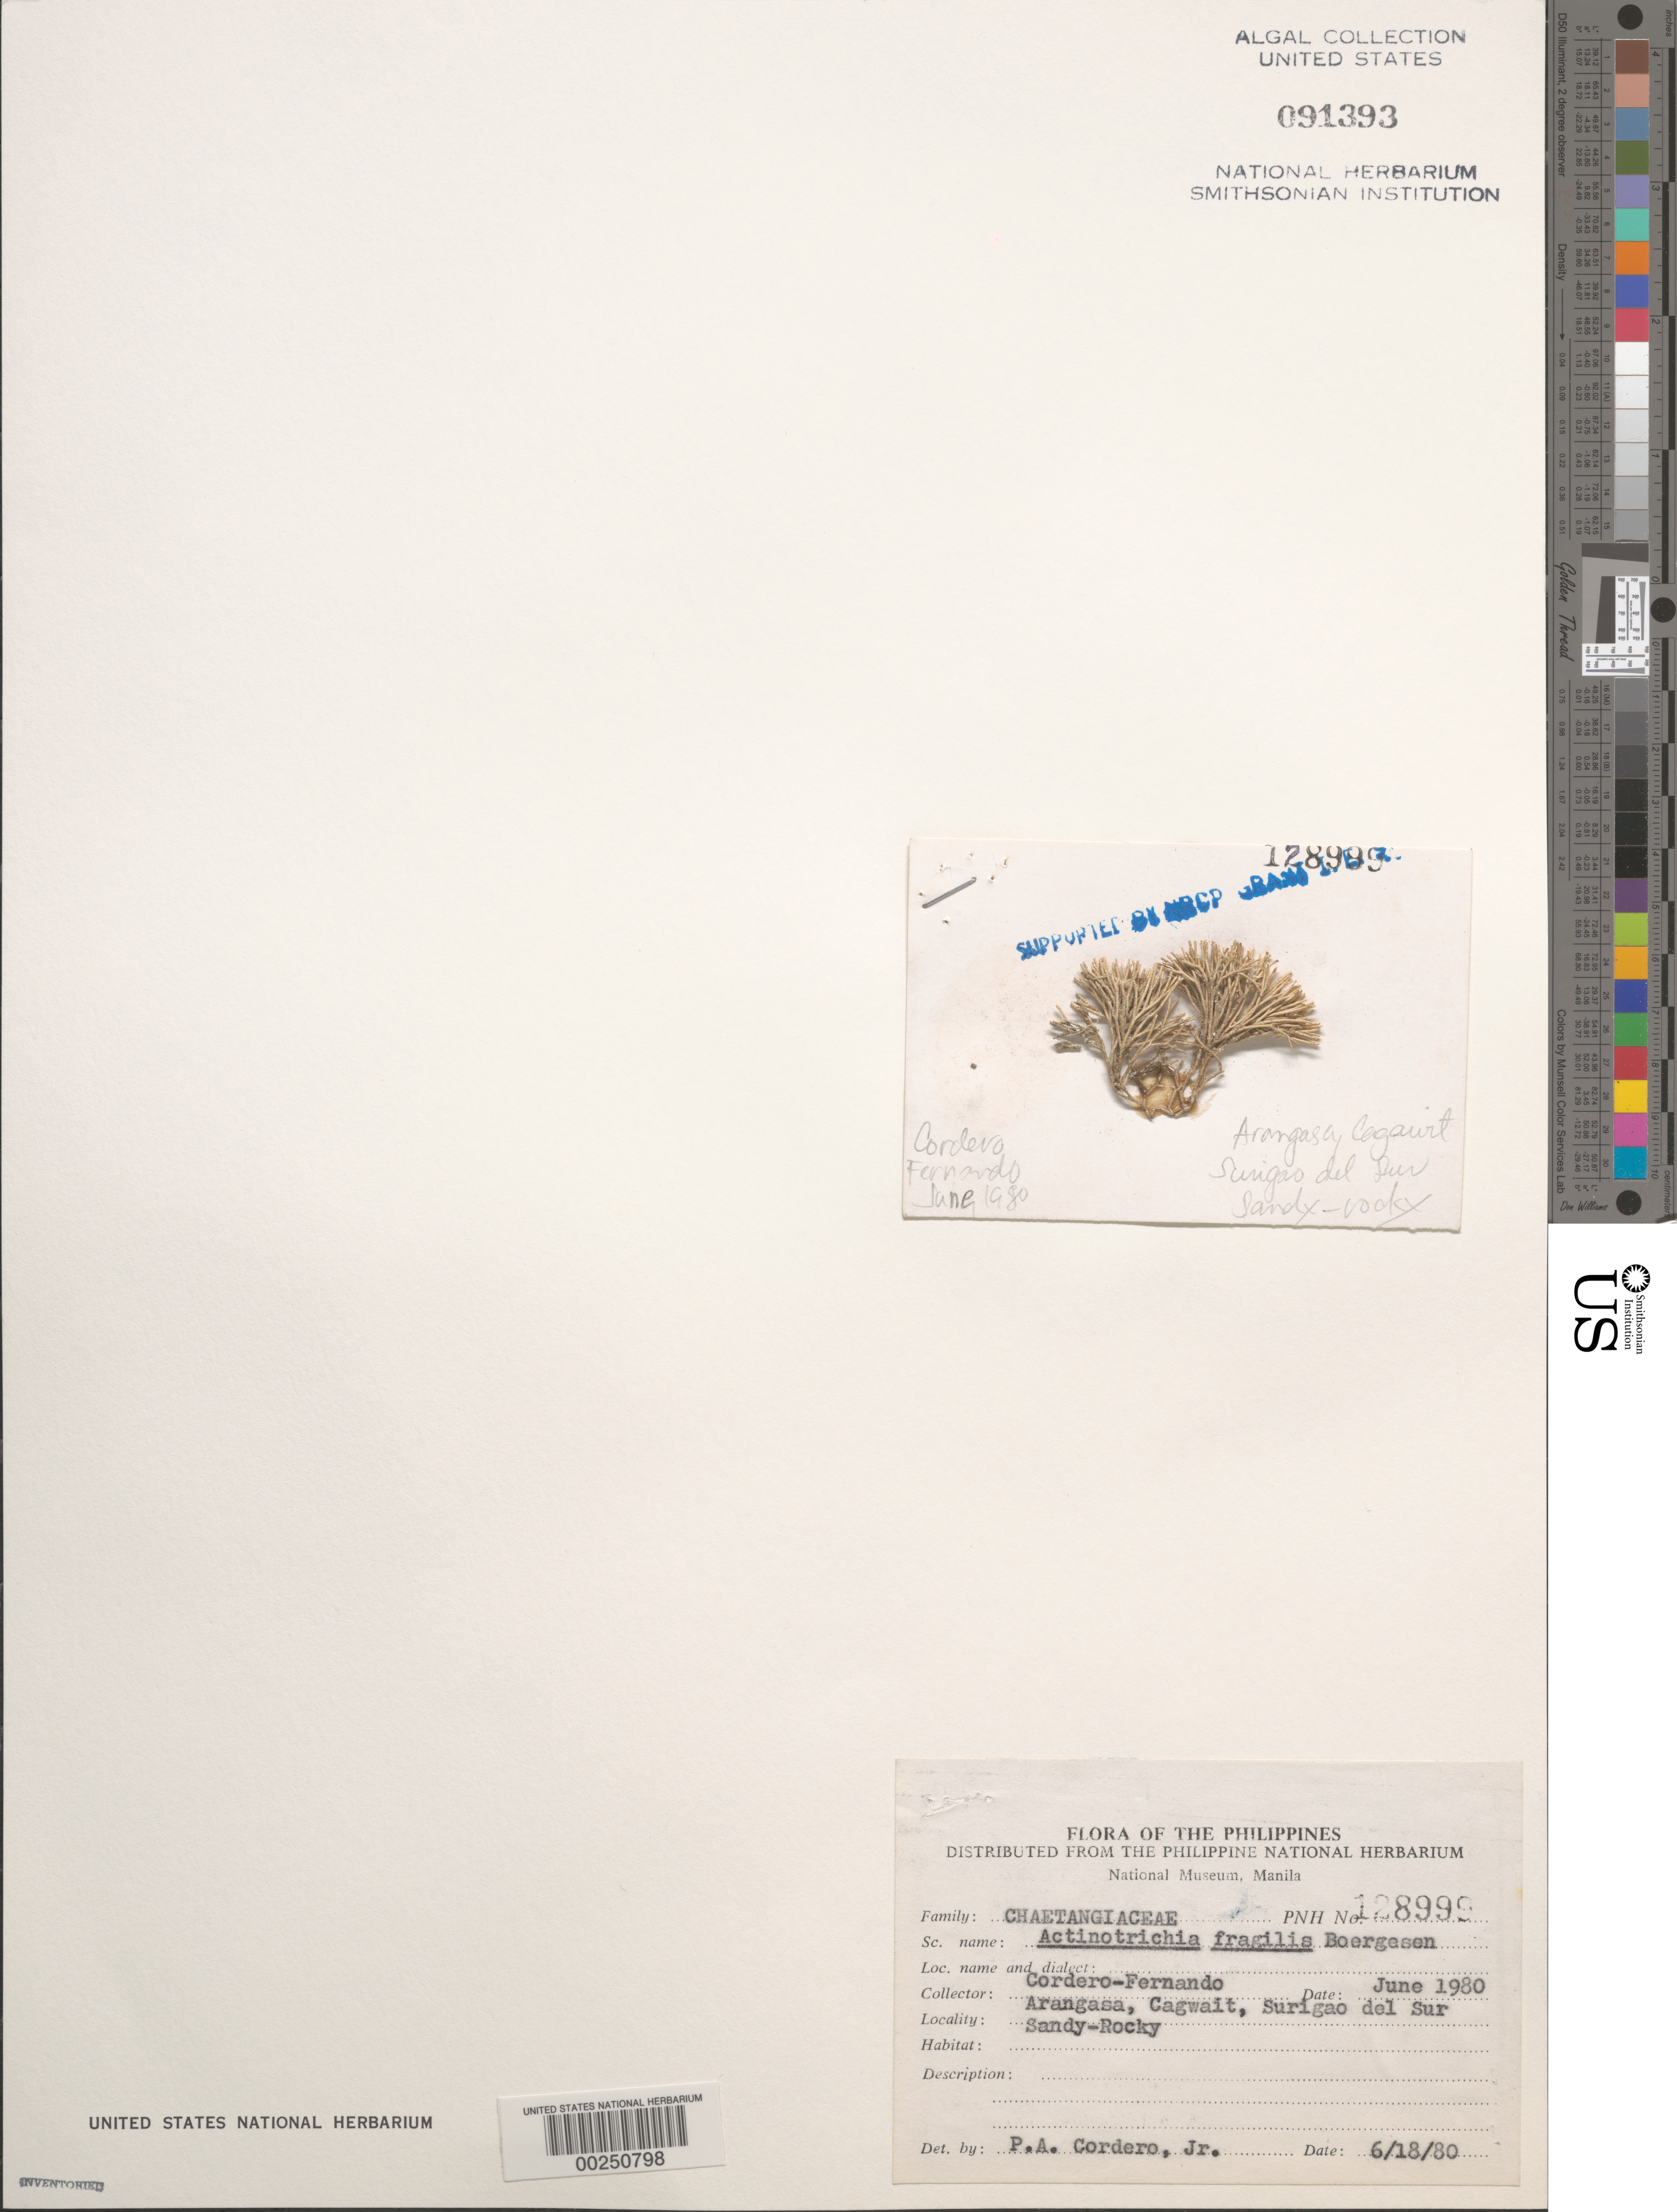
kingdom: Plantae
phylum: Rhodophyta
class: Florideophyceae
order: Nemaliales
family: Galaxauraceae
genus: Actinotrichia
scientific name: Actinotrichia fragilis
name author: (Forssk.) Børgesen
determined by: Cordero, P. A., Jr.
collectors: P. A. Cordero & O. Fernando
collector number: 128999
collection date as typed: Jun 1980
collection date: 1980-06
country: Philippines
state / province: Caraga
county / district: Surigao del Sur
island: Mindanao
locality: Arangasa, Cagwait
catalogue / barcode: US 91393